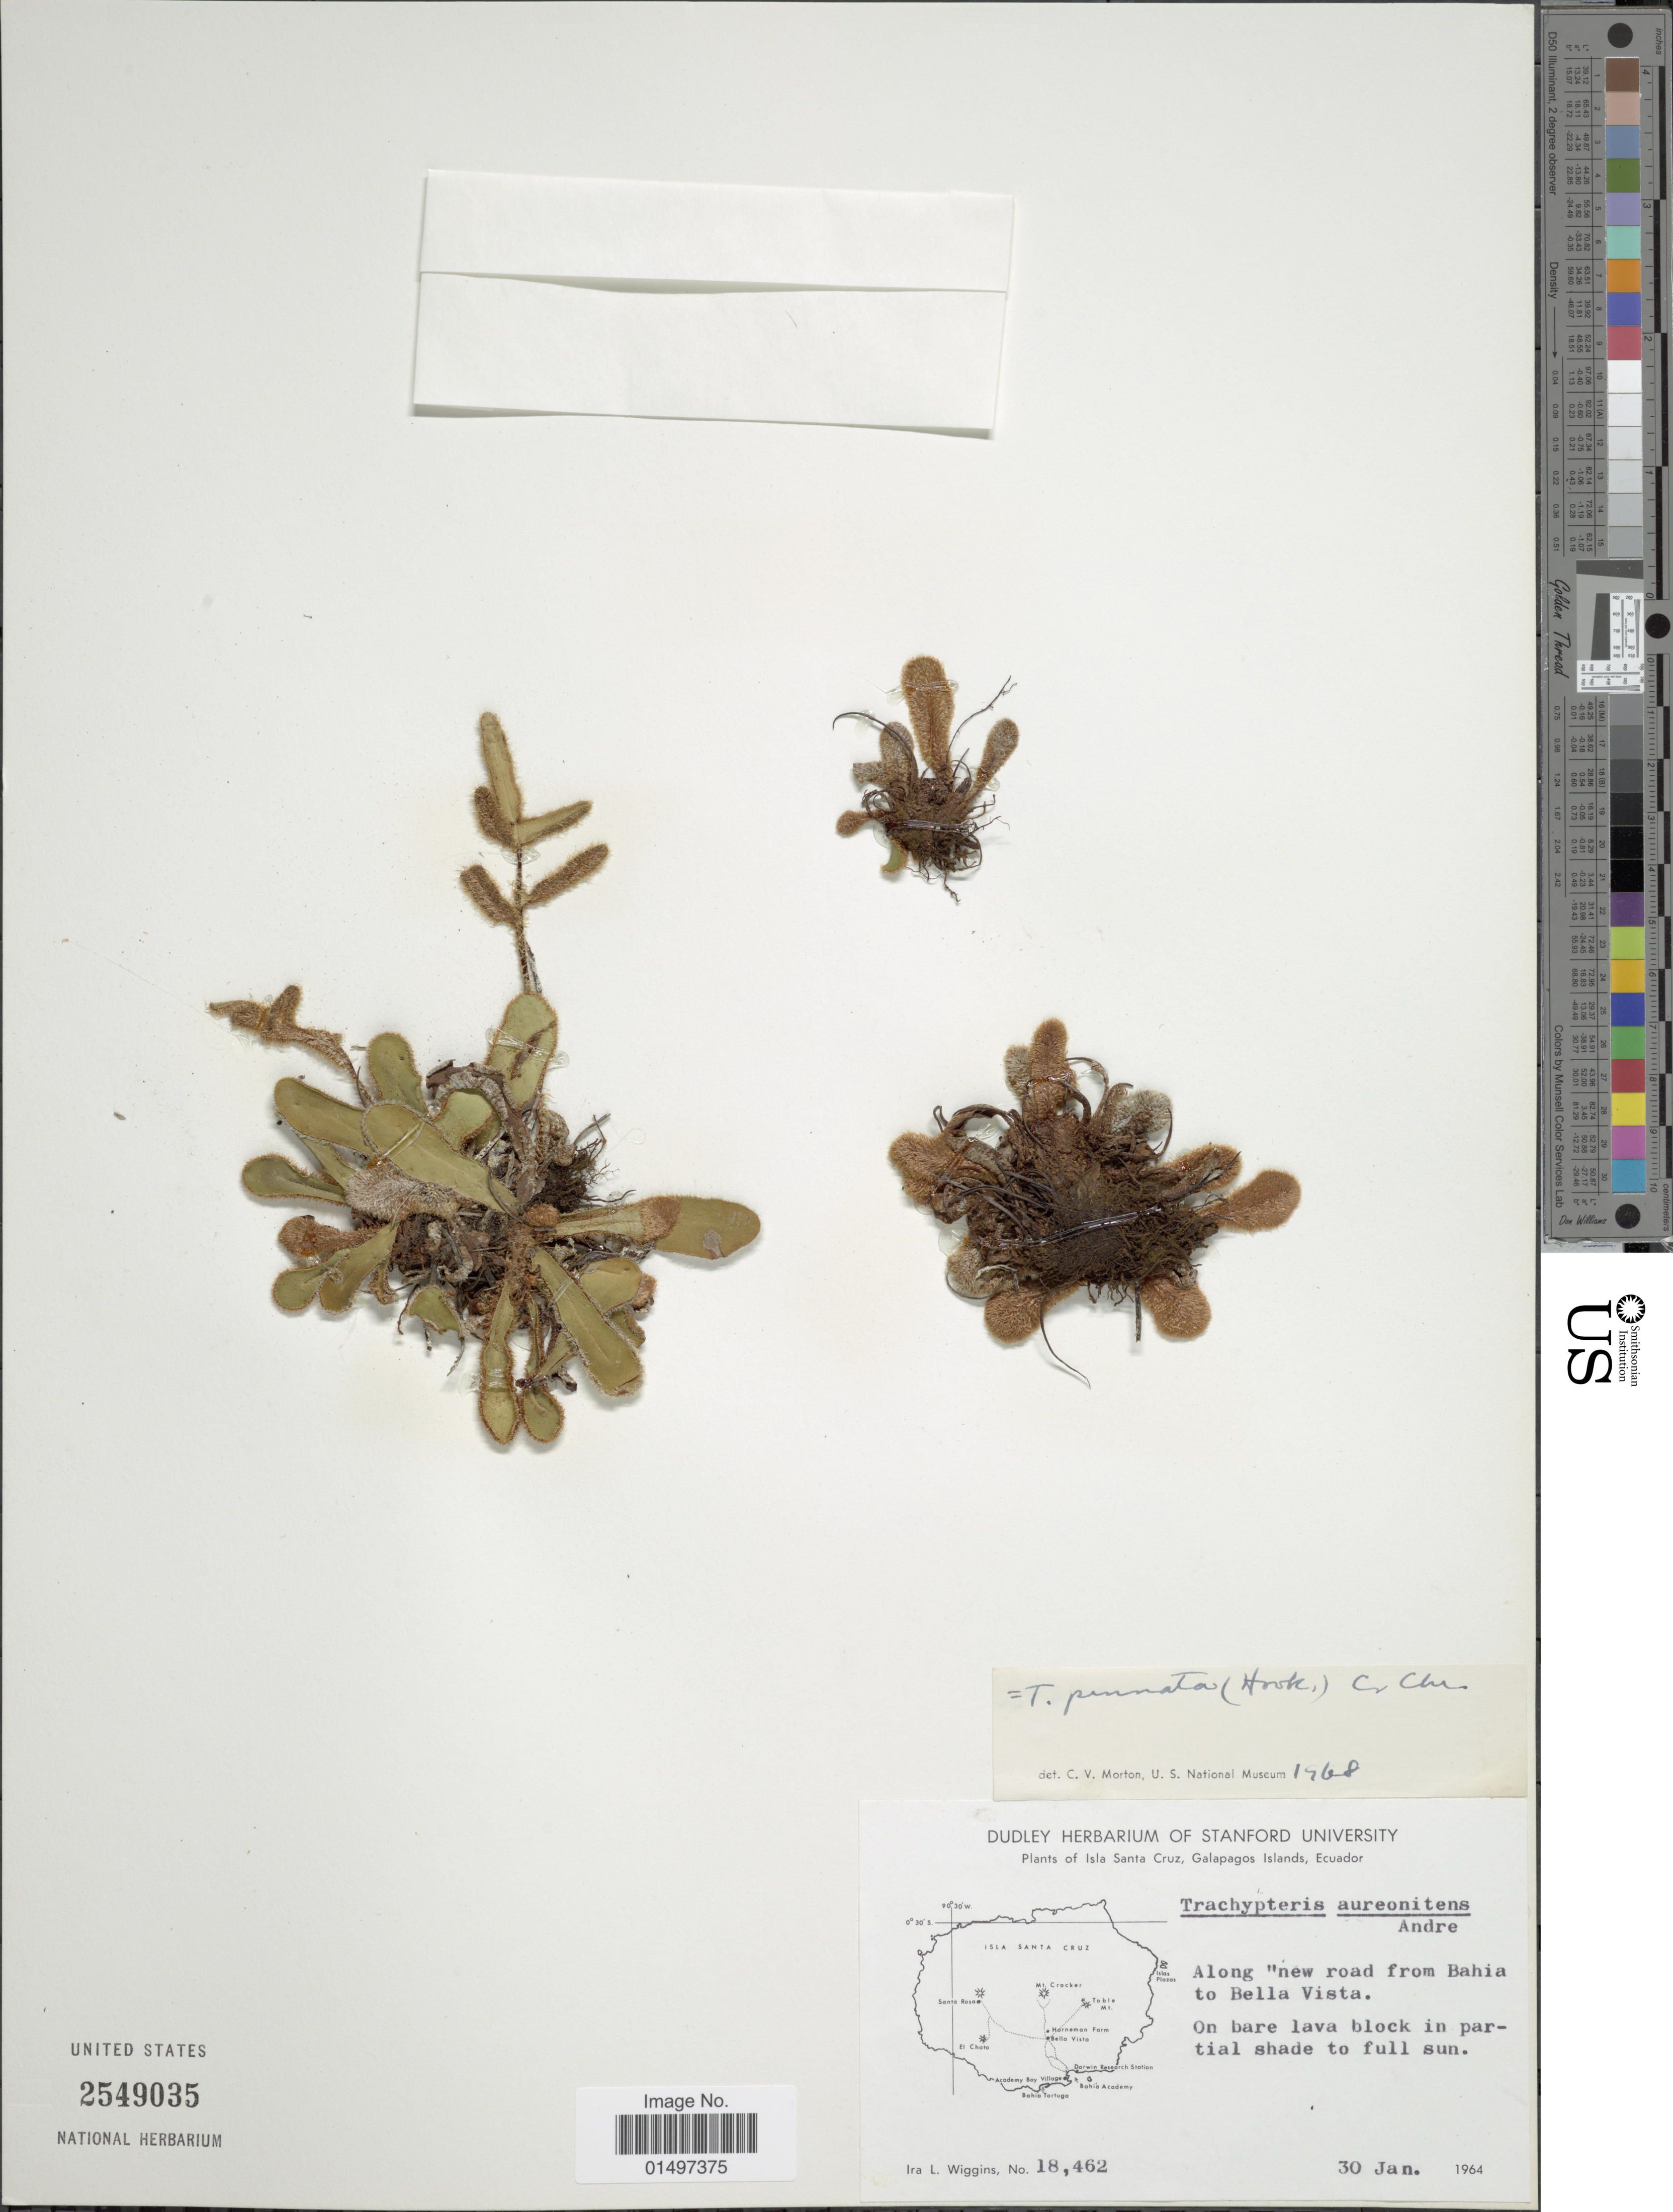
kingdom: Plantae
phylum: Tracheophyta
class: Polypodiopsida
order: Polypodiales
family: Pteridaceae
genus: Trachypteris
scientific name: Trachypteris pinnata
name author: (Hook. f.) C. Chr.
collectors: I. L. Wiggins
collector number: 18462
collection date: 1964-01-30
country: Ecuador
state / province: Colón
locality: Isla Santa Cruz, Galapagos Islands. Along 'new road from Bahia to Bella Vista.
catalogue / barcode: US 2549035